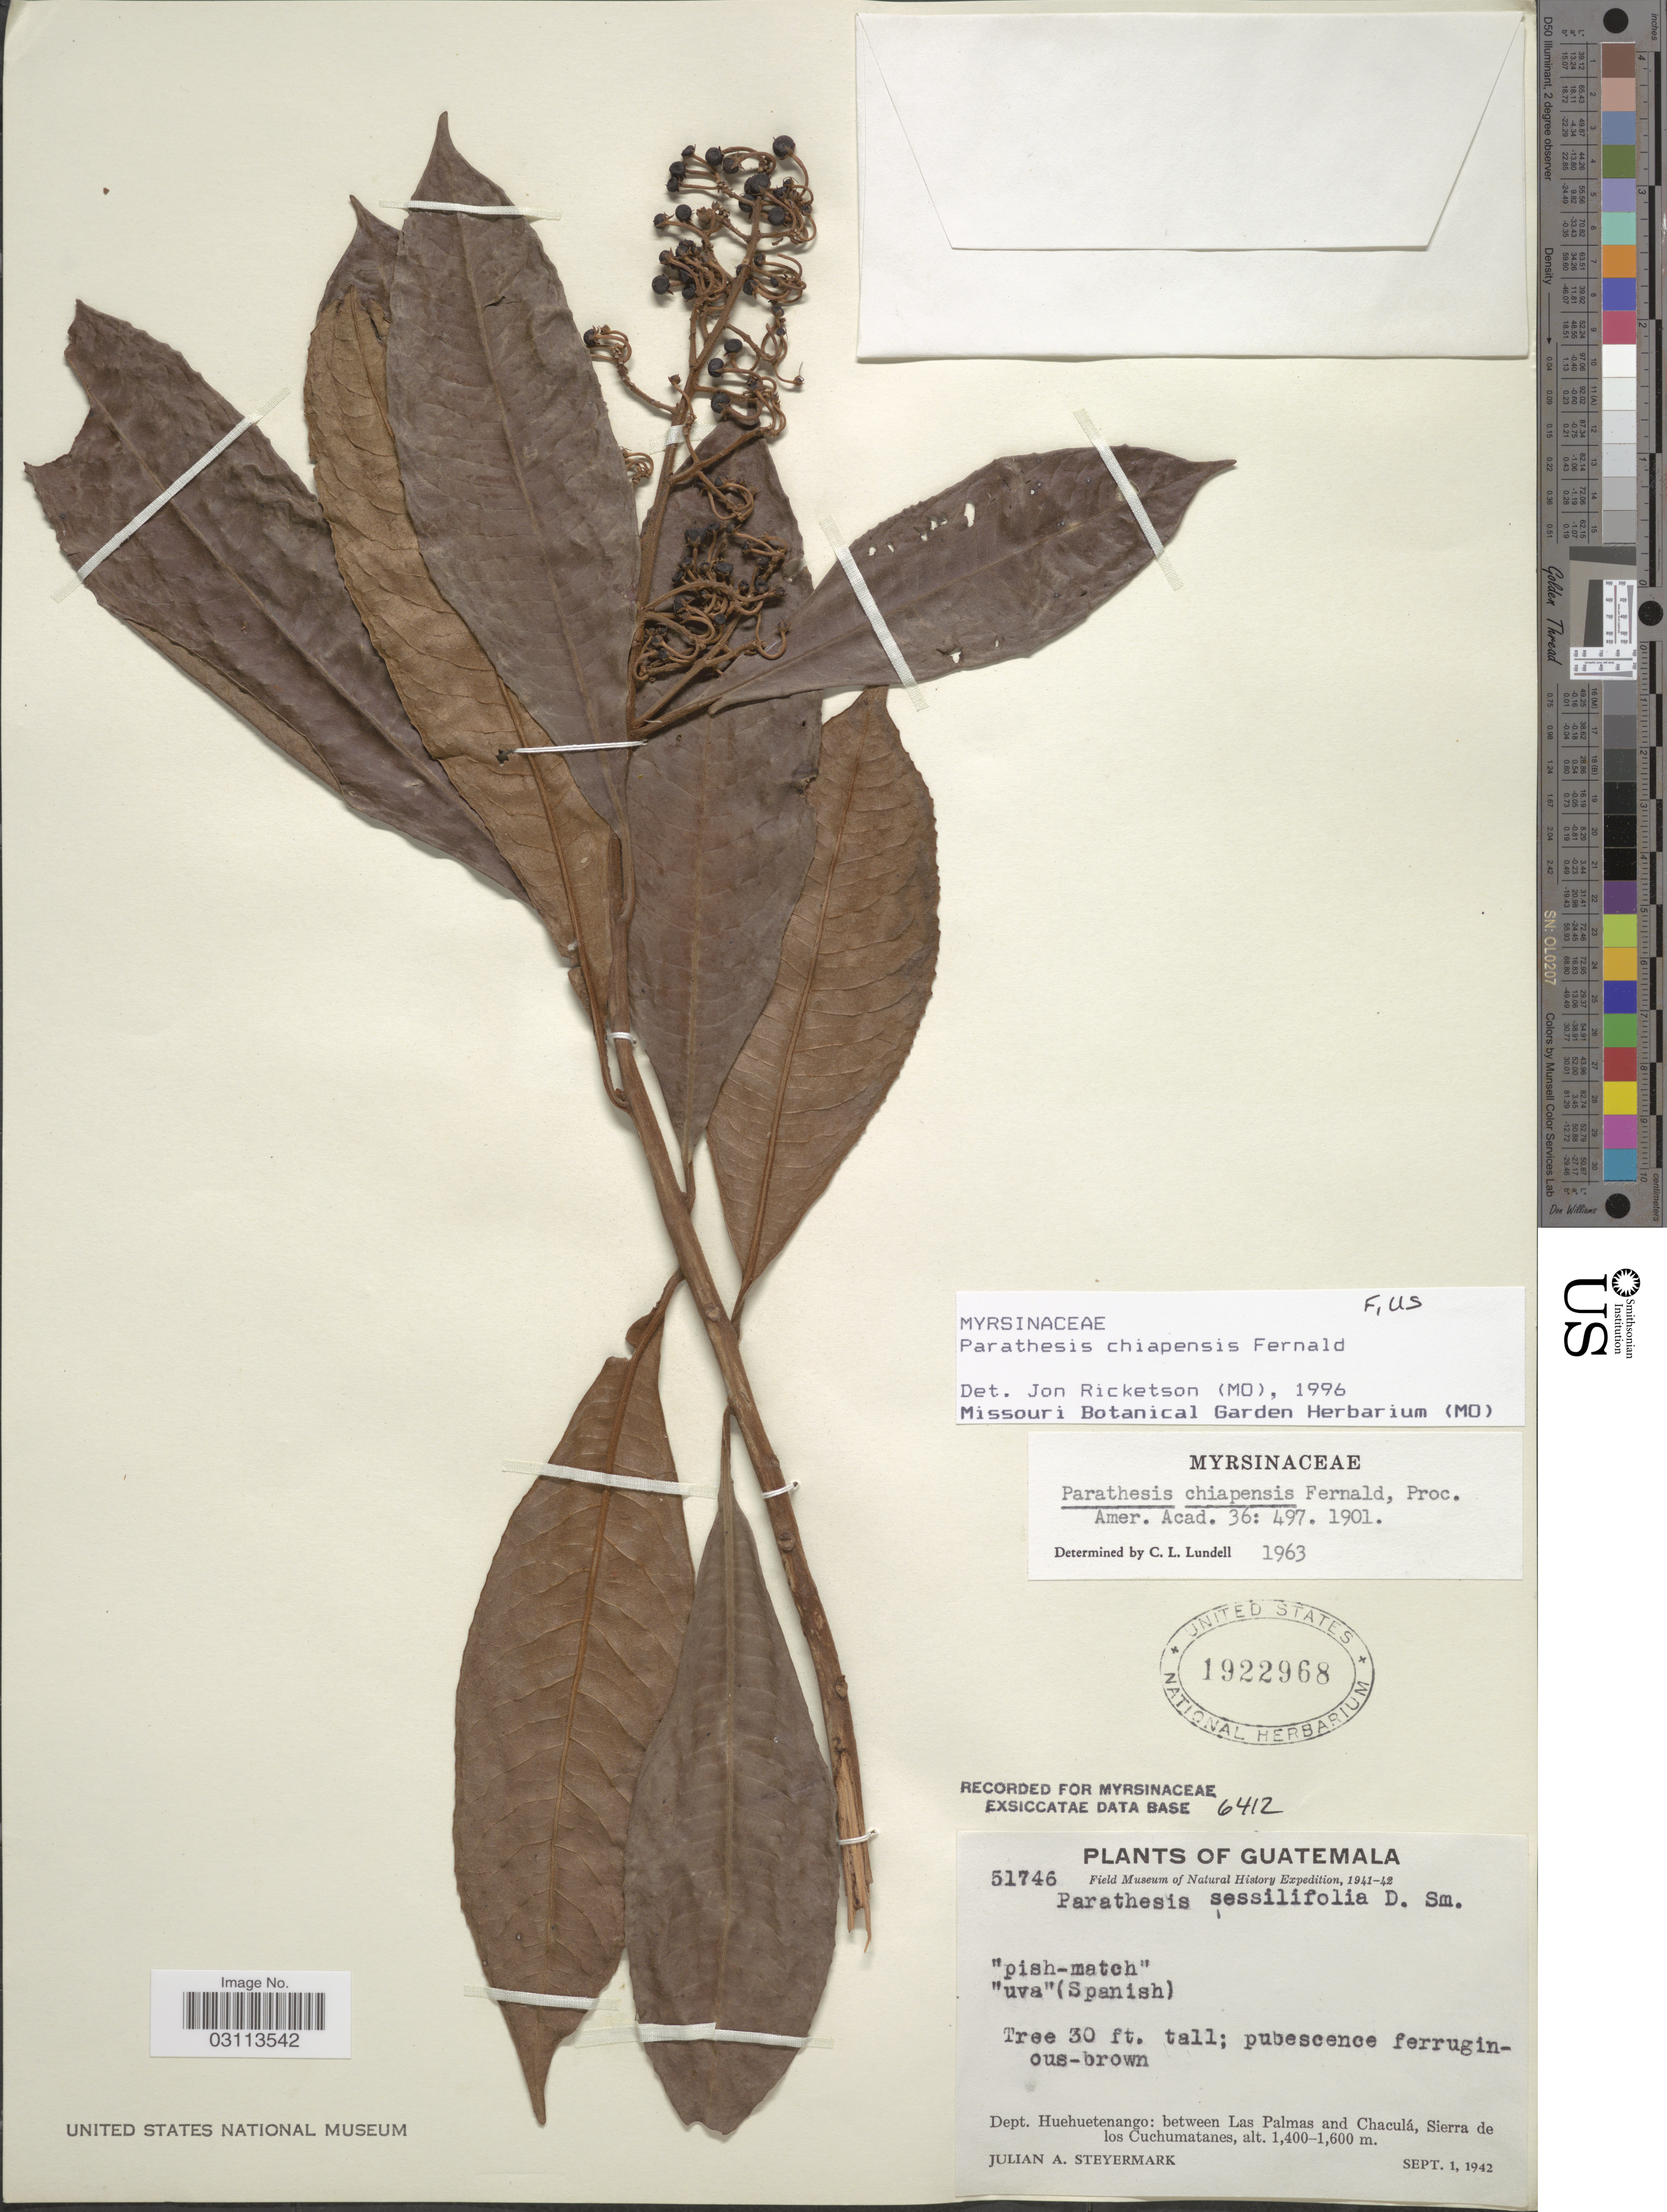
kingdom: Plantae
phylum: Tracheophyta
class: Magnoliopsida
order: Ericales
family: Primulaceae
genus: Parathesis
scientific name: Parathesis chiapensis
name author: Fernald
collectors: J. Steyermark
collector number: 51746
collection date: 1942-09-01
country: Guatemala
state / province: Huehuetenango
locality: Dept. Huehuetenango: between Las Palmas and Chaculá, Sierra de los Cuchumatanes.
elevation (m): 1400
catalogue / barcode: US 1922968